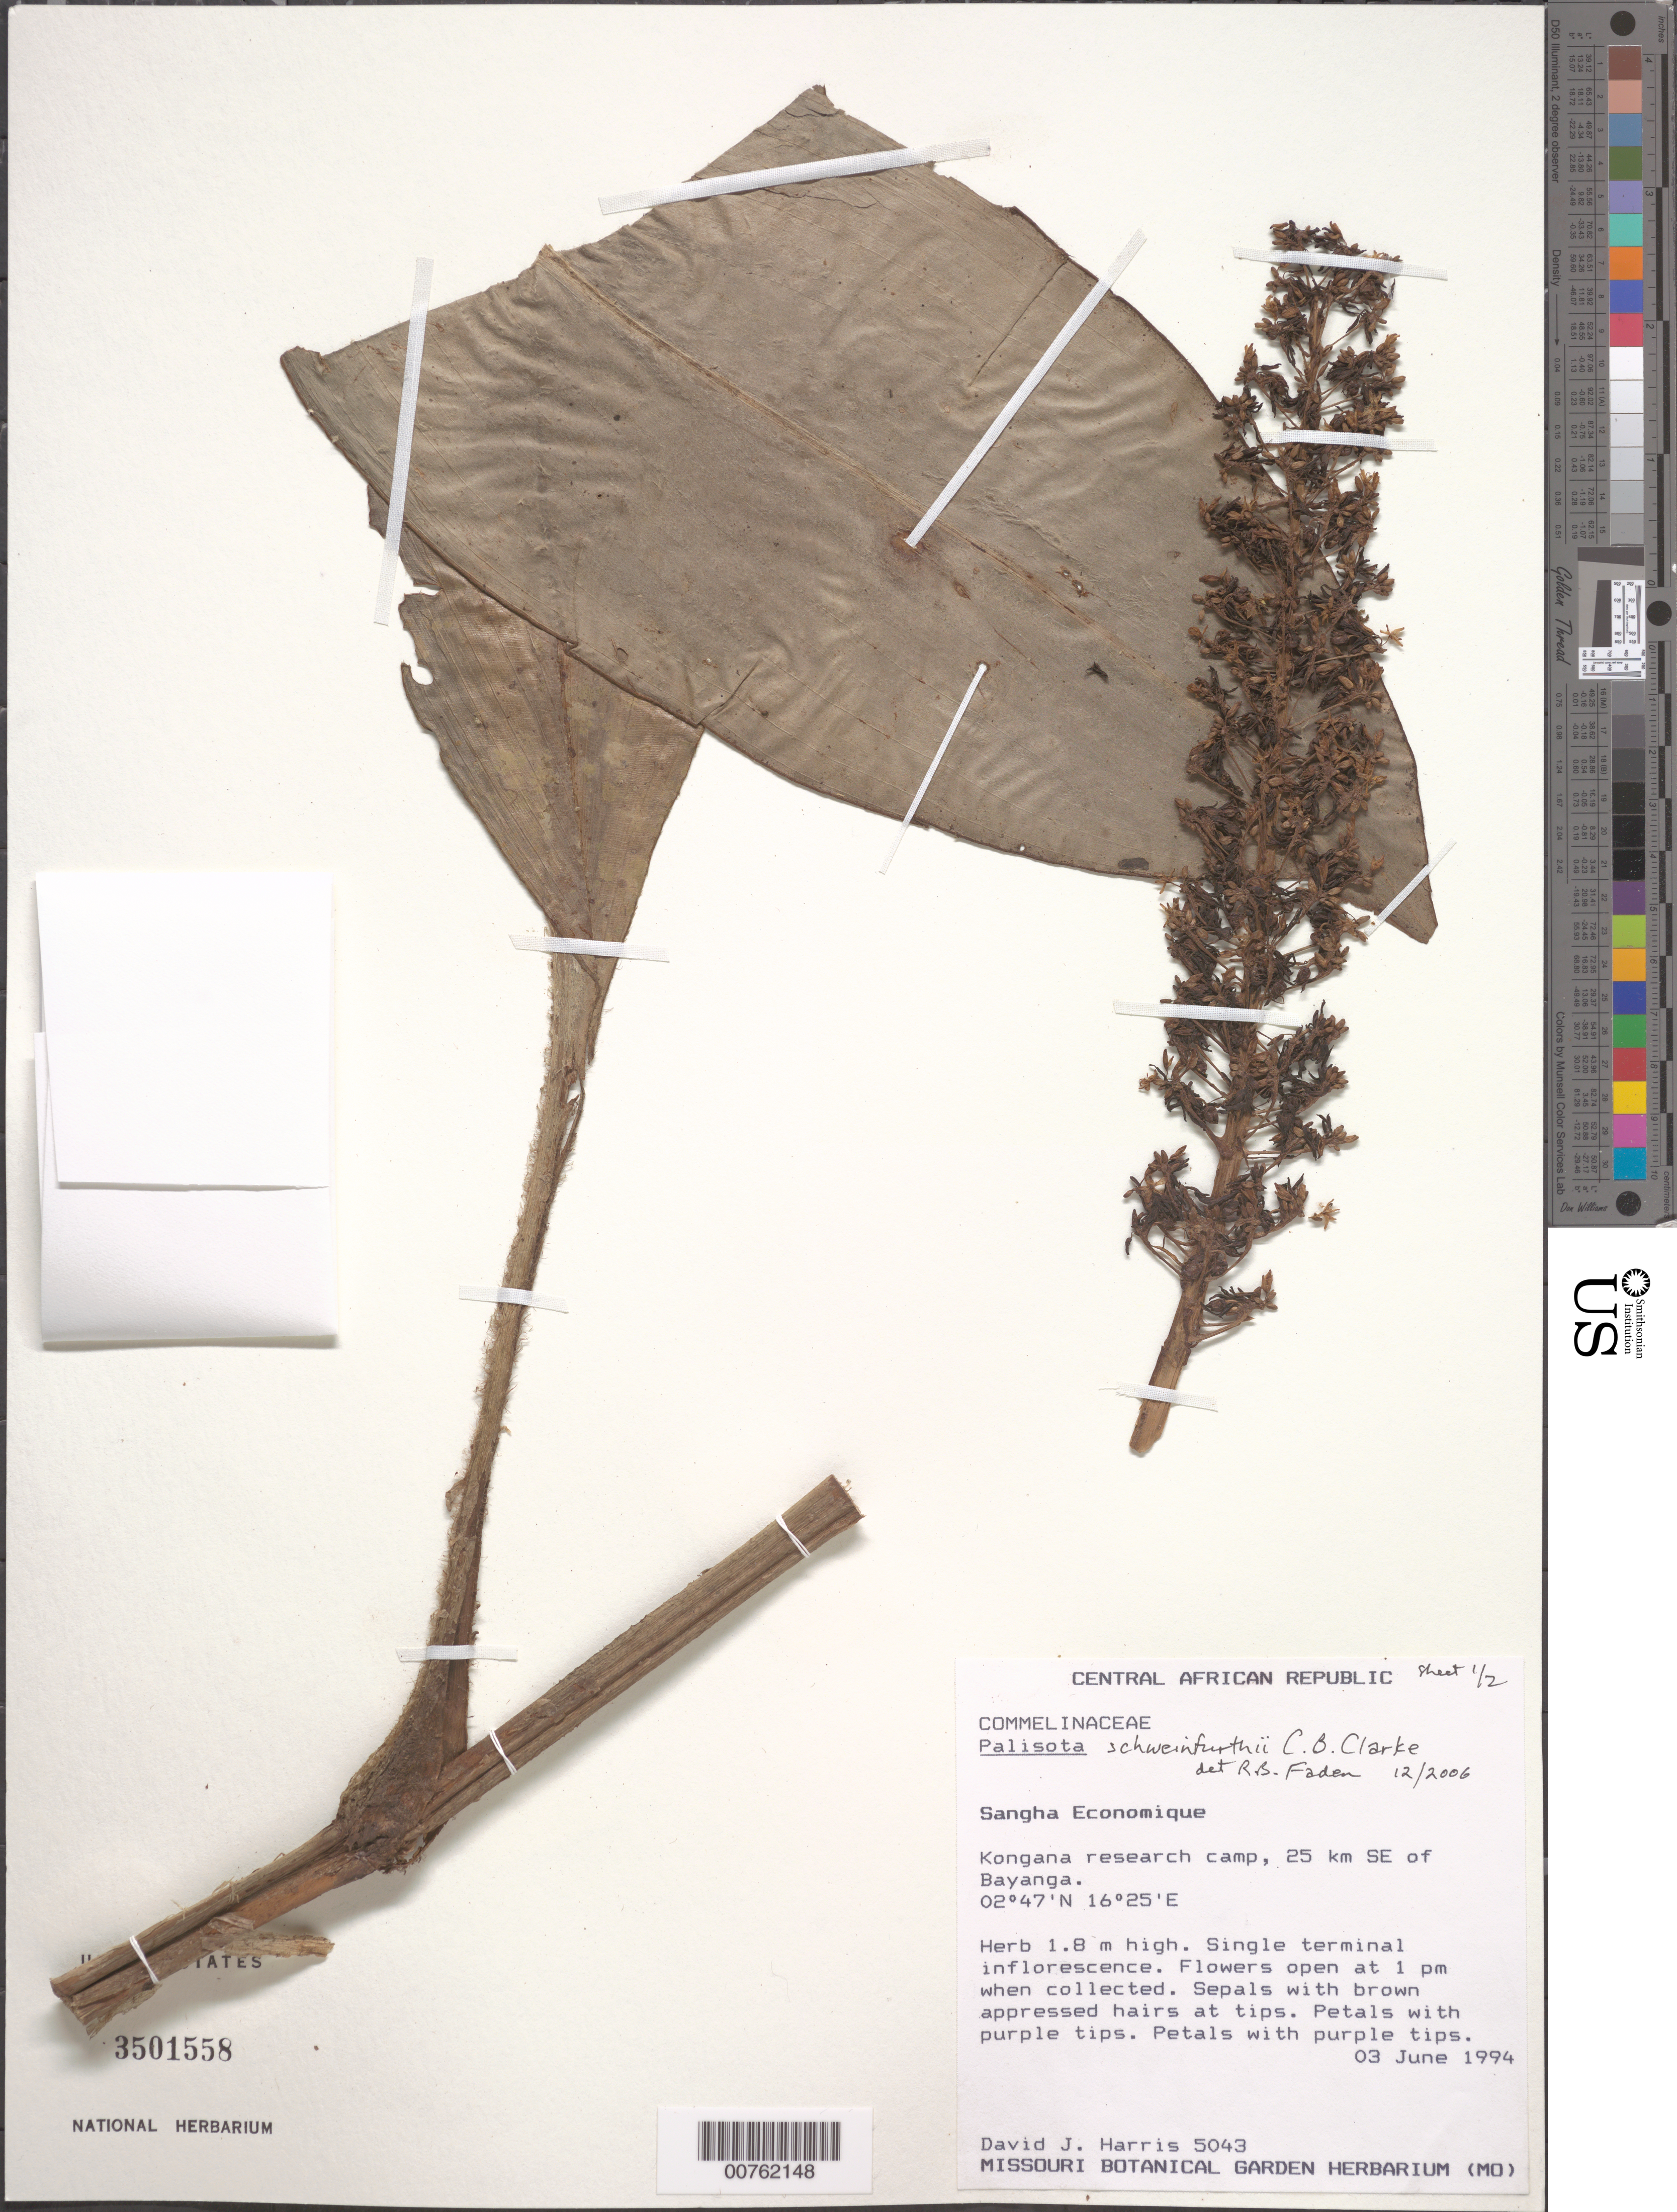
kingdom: Plantae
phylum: Tracheophyta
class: Liliopsida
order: Commelinales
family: Commelinaceae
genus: Palisota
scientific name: Palisota schweinfurthii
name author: C.B. Clarke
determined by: Faden, Robert B., (US), Smithsonian Institution - National Museum of Natural History (UNITED STATES)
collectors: D. J. Harris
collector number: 5043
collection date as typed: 03 Jun 1994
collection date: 1994-06-03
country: Central African Republic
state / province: Sangha-Mbaere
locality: Kongana research camp, 25 km SE of Bayanga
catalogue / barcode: US 3501558